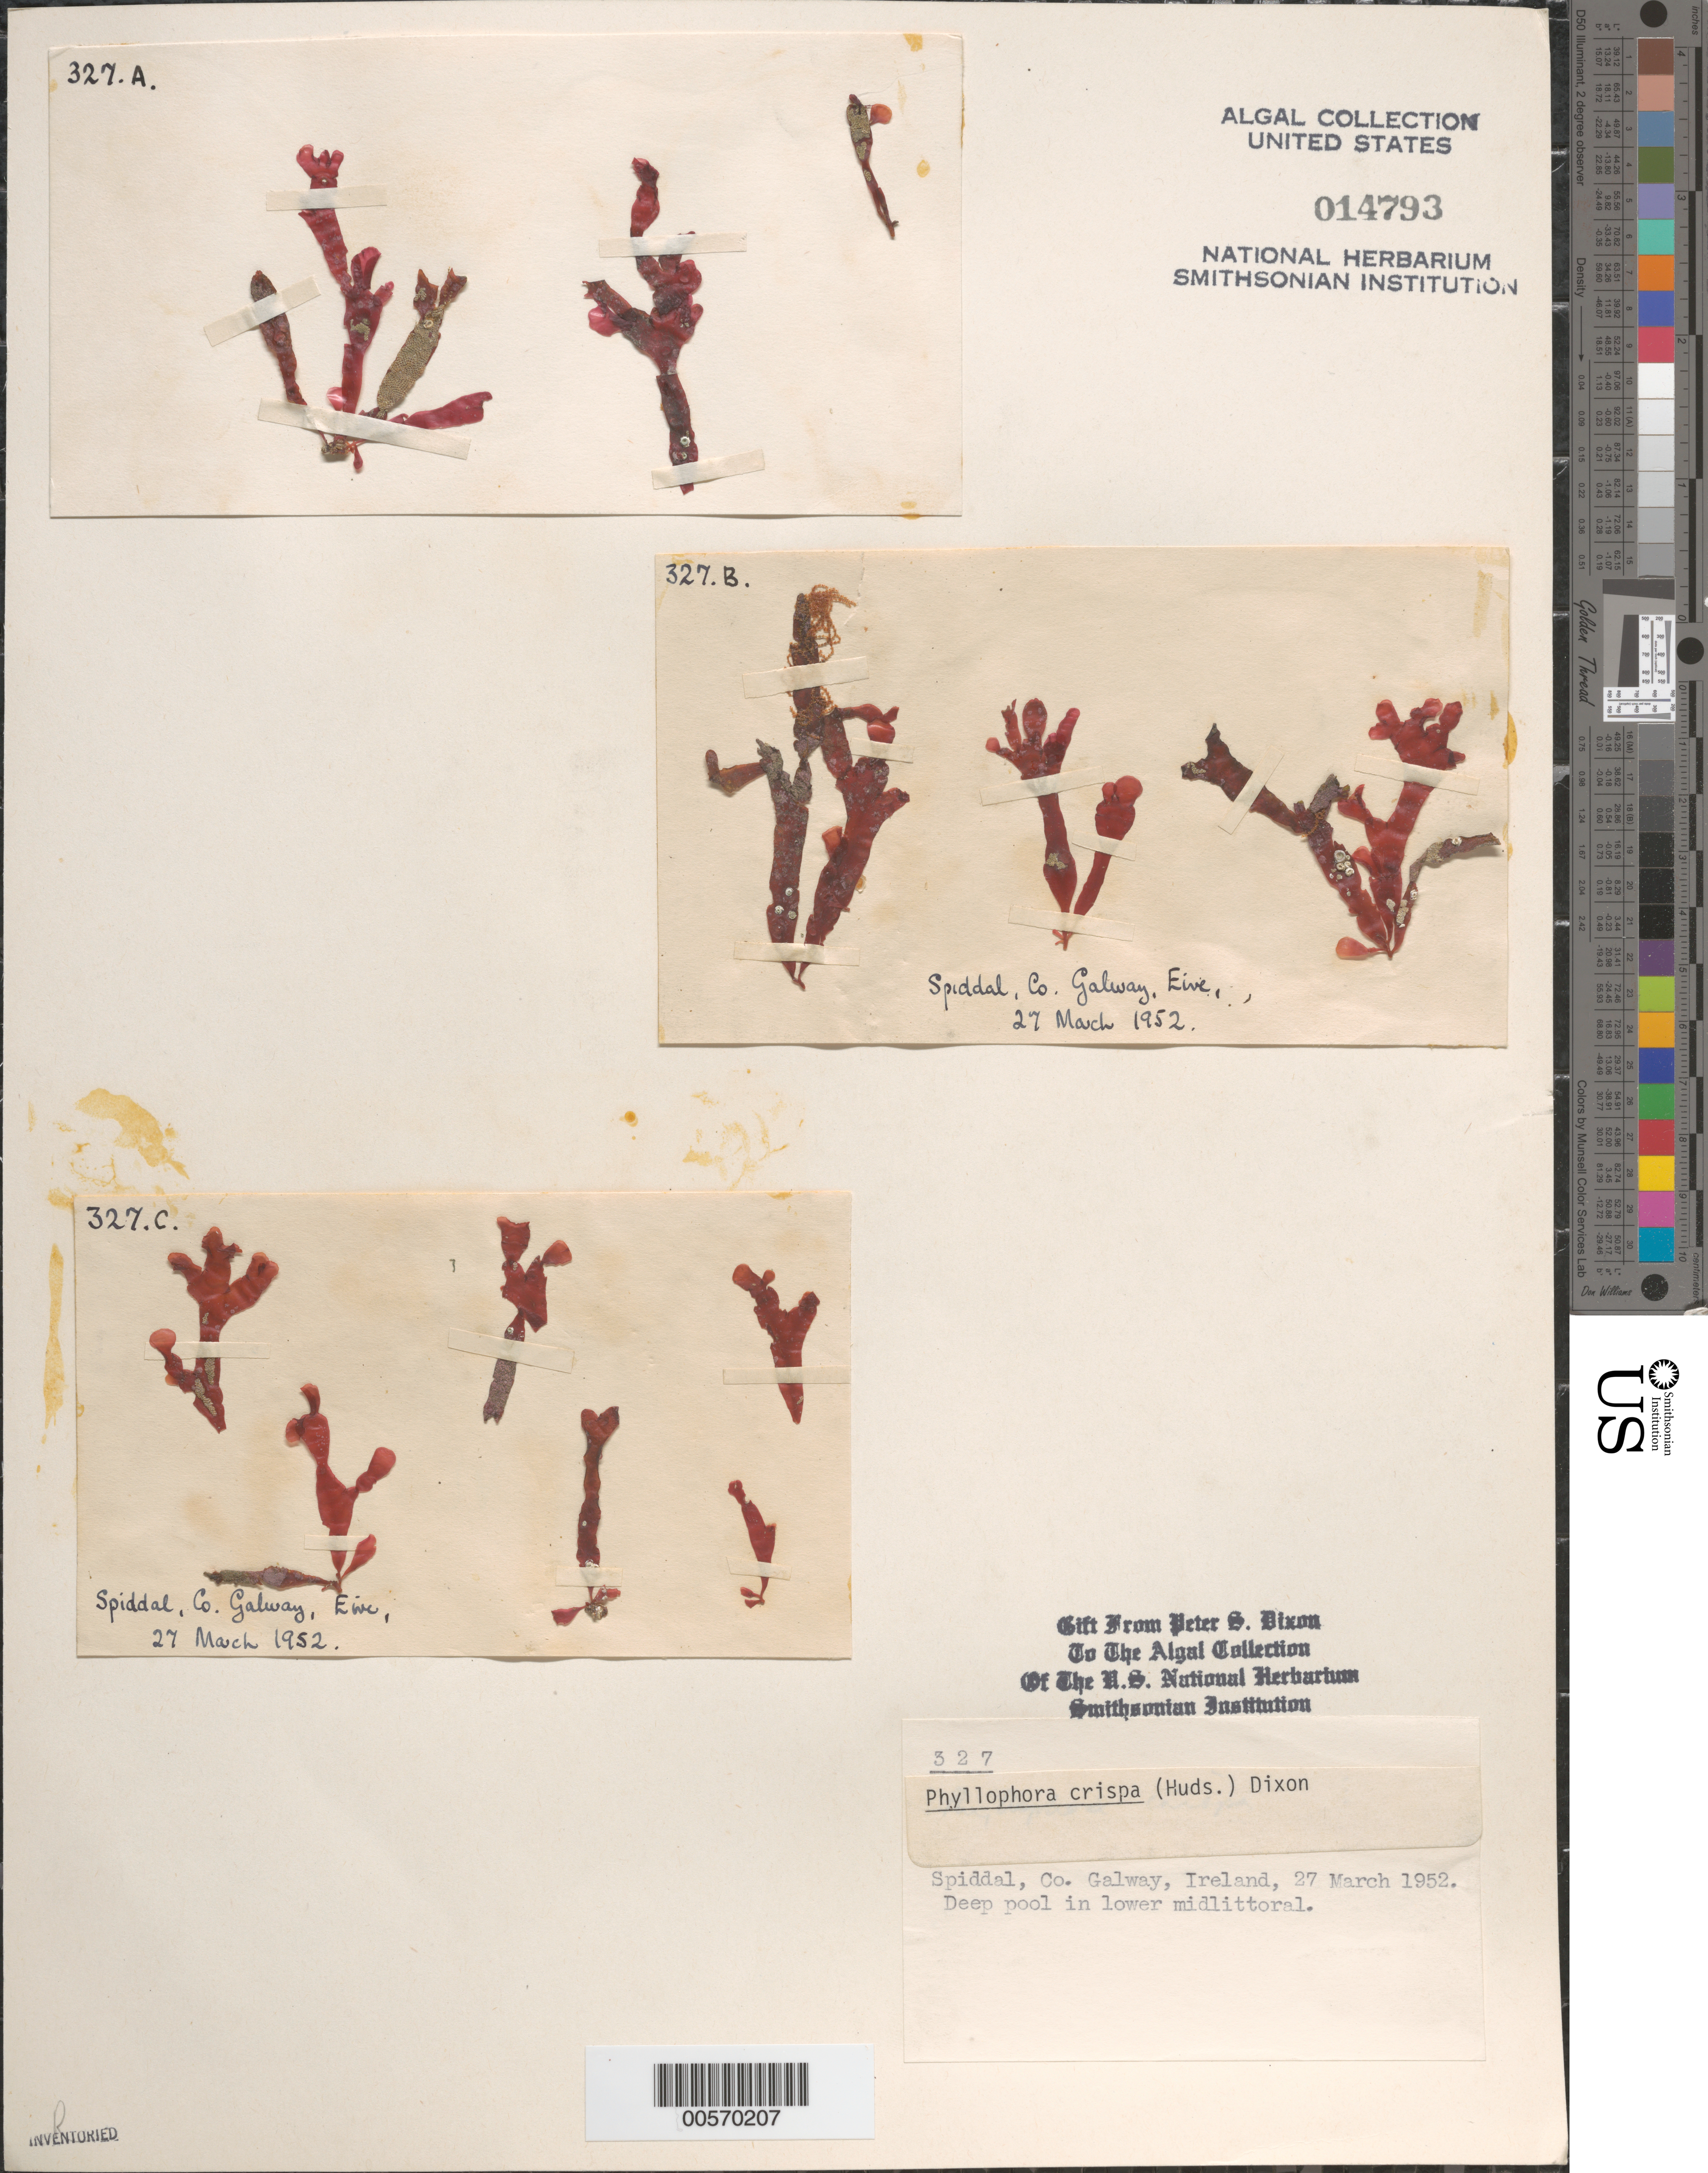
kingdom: Plantae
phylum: Rhodophyta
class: Florideophyceae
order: Gigartinales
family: Phyllophoraceae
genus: Phyllophora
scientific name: Phyllophora crispa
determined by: Dixon, P. S.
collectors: P. S. Dixon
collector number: PSD 327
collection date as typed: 27 Mar 1952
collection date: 1952-03-27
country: Ireland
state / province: Connaught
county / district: Galway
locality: Spiddal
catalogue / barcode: US 14793